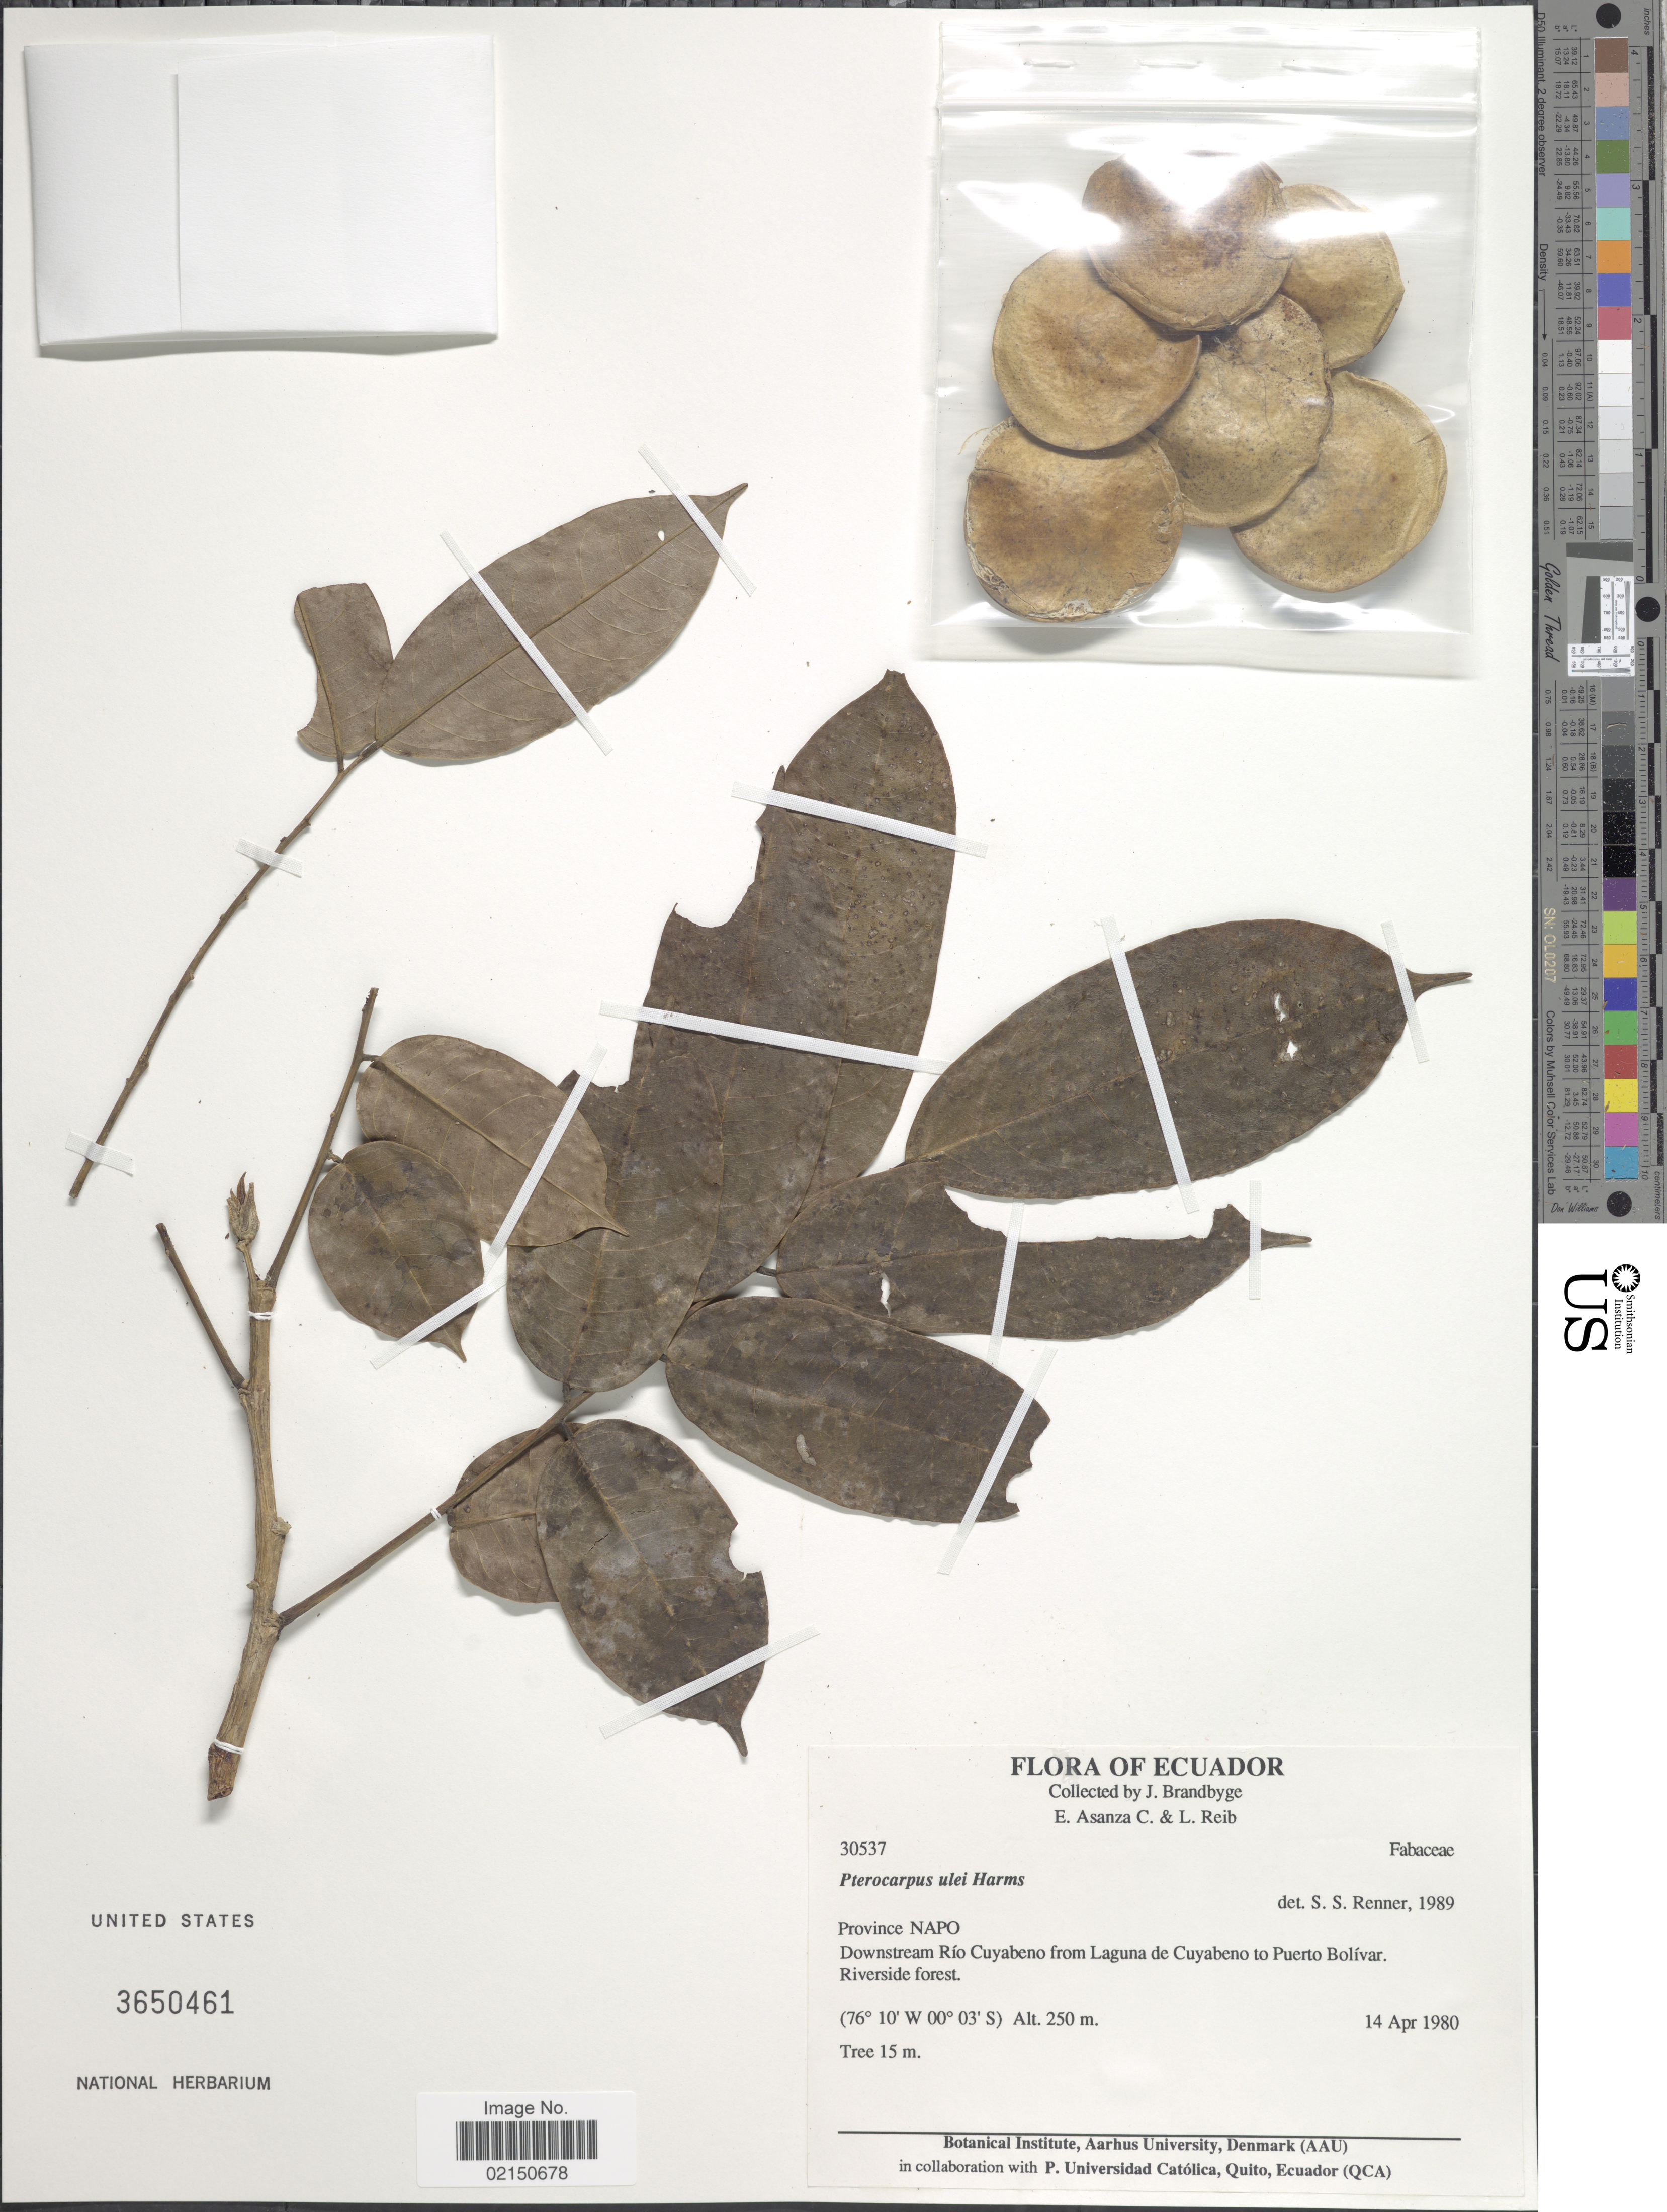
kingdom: Plantae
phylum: Tracheophyta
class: Magnoliopsida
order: Fabales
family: Fabaceae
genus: Pterocarpus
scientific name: Pterocarpus ulei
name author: Harms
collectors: J. Brandbyge, E. Asanza & L. Reib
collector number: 30537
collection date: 1980-04-14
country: Ecuador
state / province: Napo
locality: Downstream Río Cuyabeno from Laguna de Cuyabeno to Puerto Bolívar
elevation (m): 250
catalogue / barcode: US 3650461